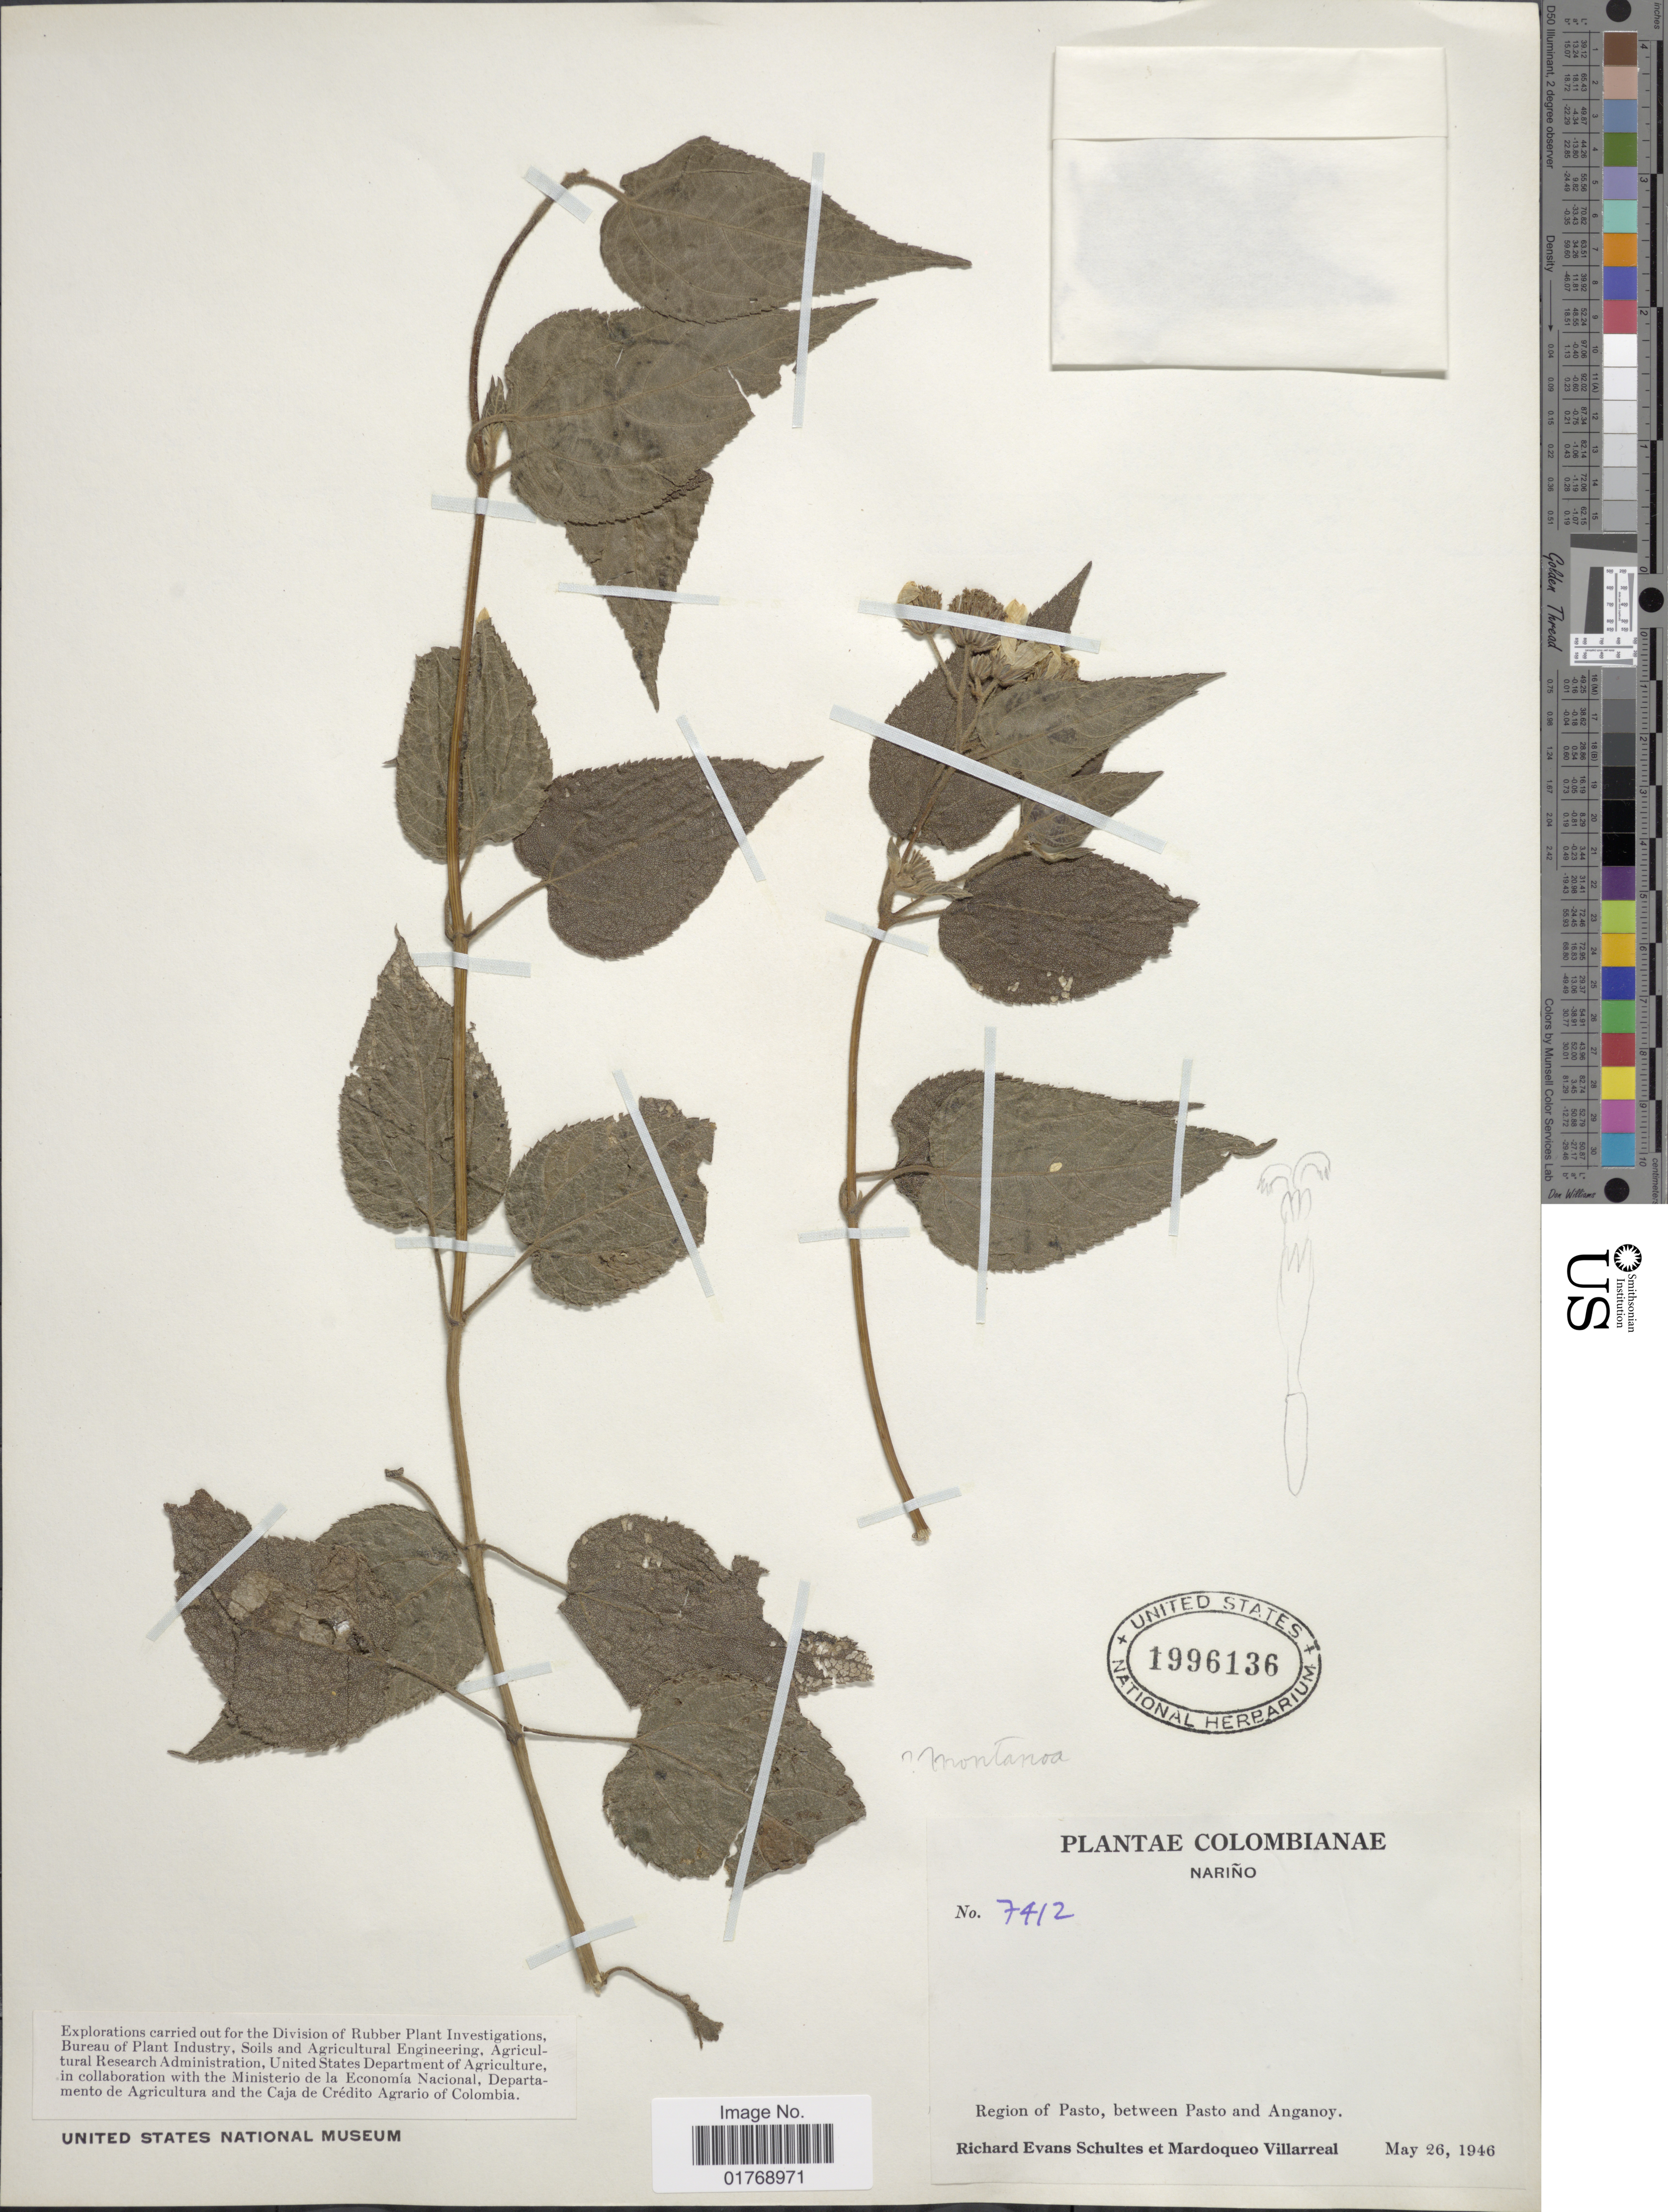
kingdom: Plantae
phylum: Tracheophyta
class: Magnoliopsida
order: Asterales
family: Asteraceae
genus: Viguiera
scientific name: Viguiera quitensis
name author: (Benth.) S.F. Blake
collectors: R. E. Schultes & M. Villarreal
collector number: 7412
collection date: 1946-05-26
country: Colombia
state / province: Nariño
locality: Region of Pasto, between Pasto and Anganoy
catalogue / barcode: US 1996136